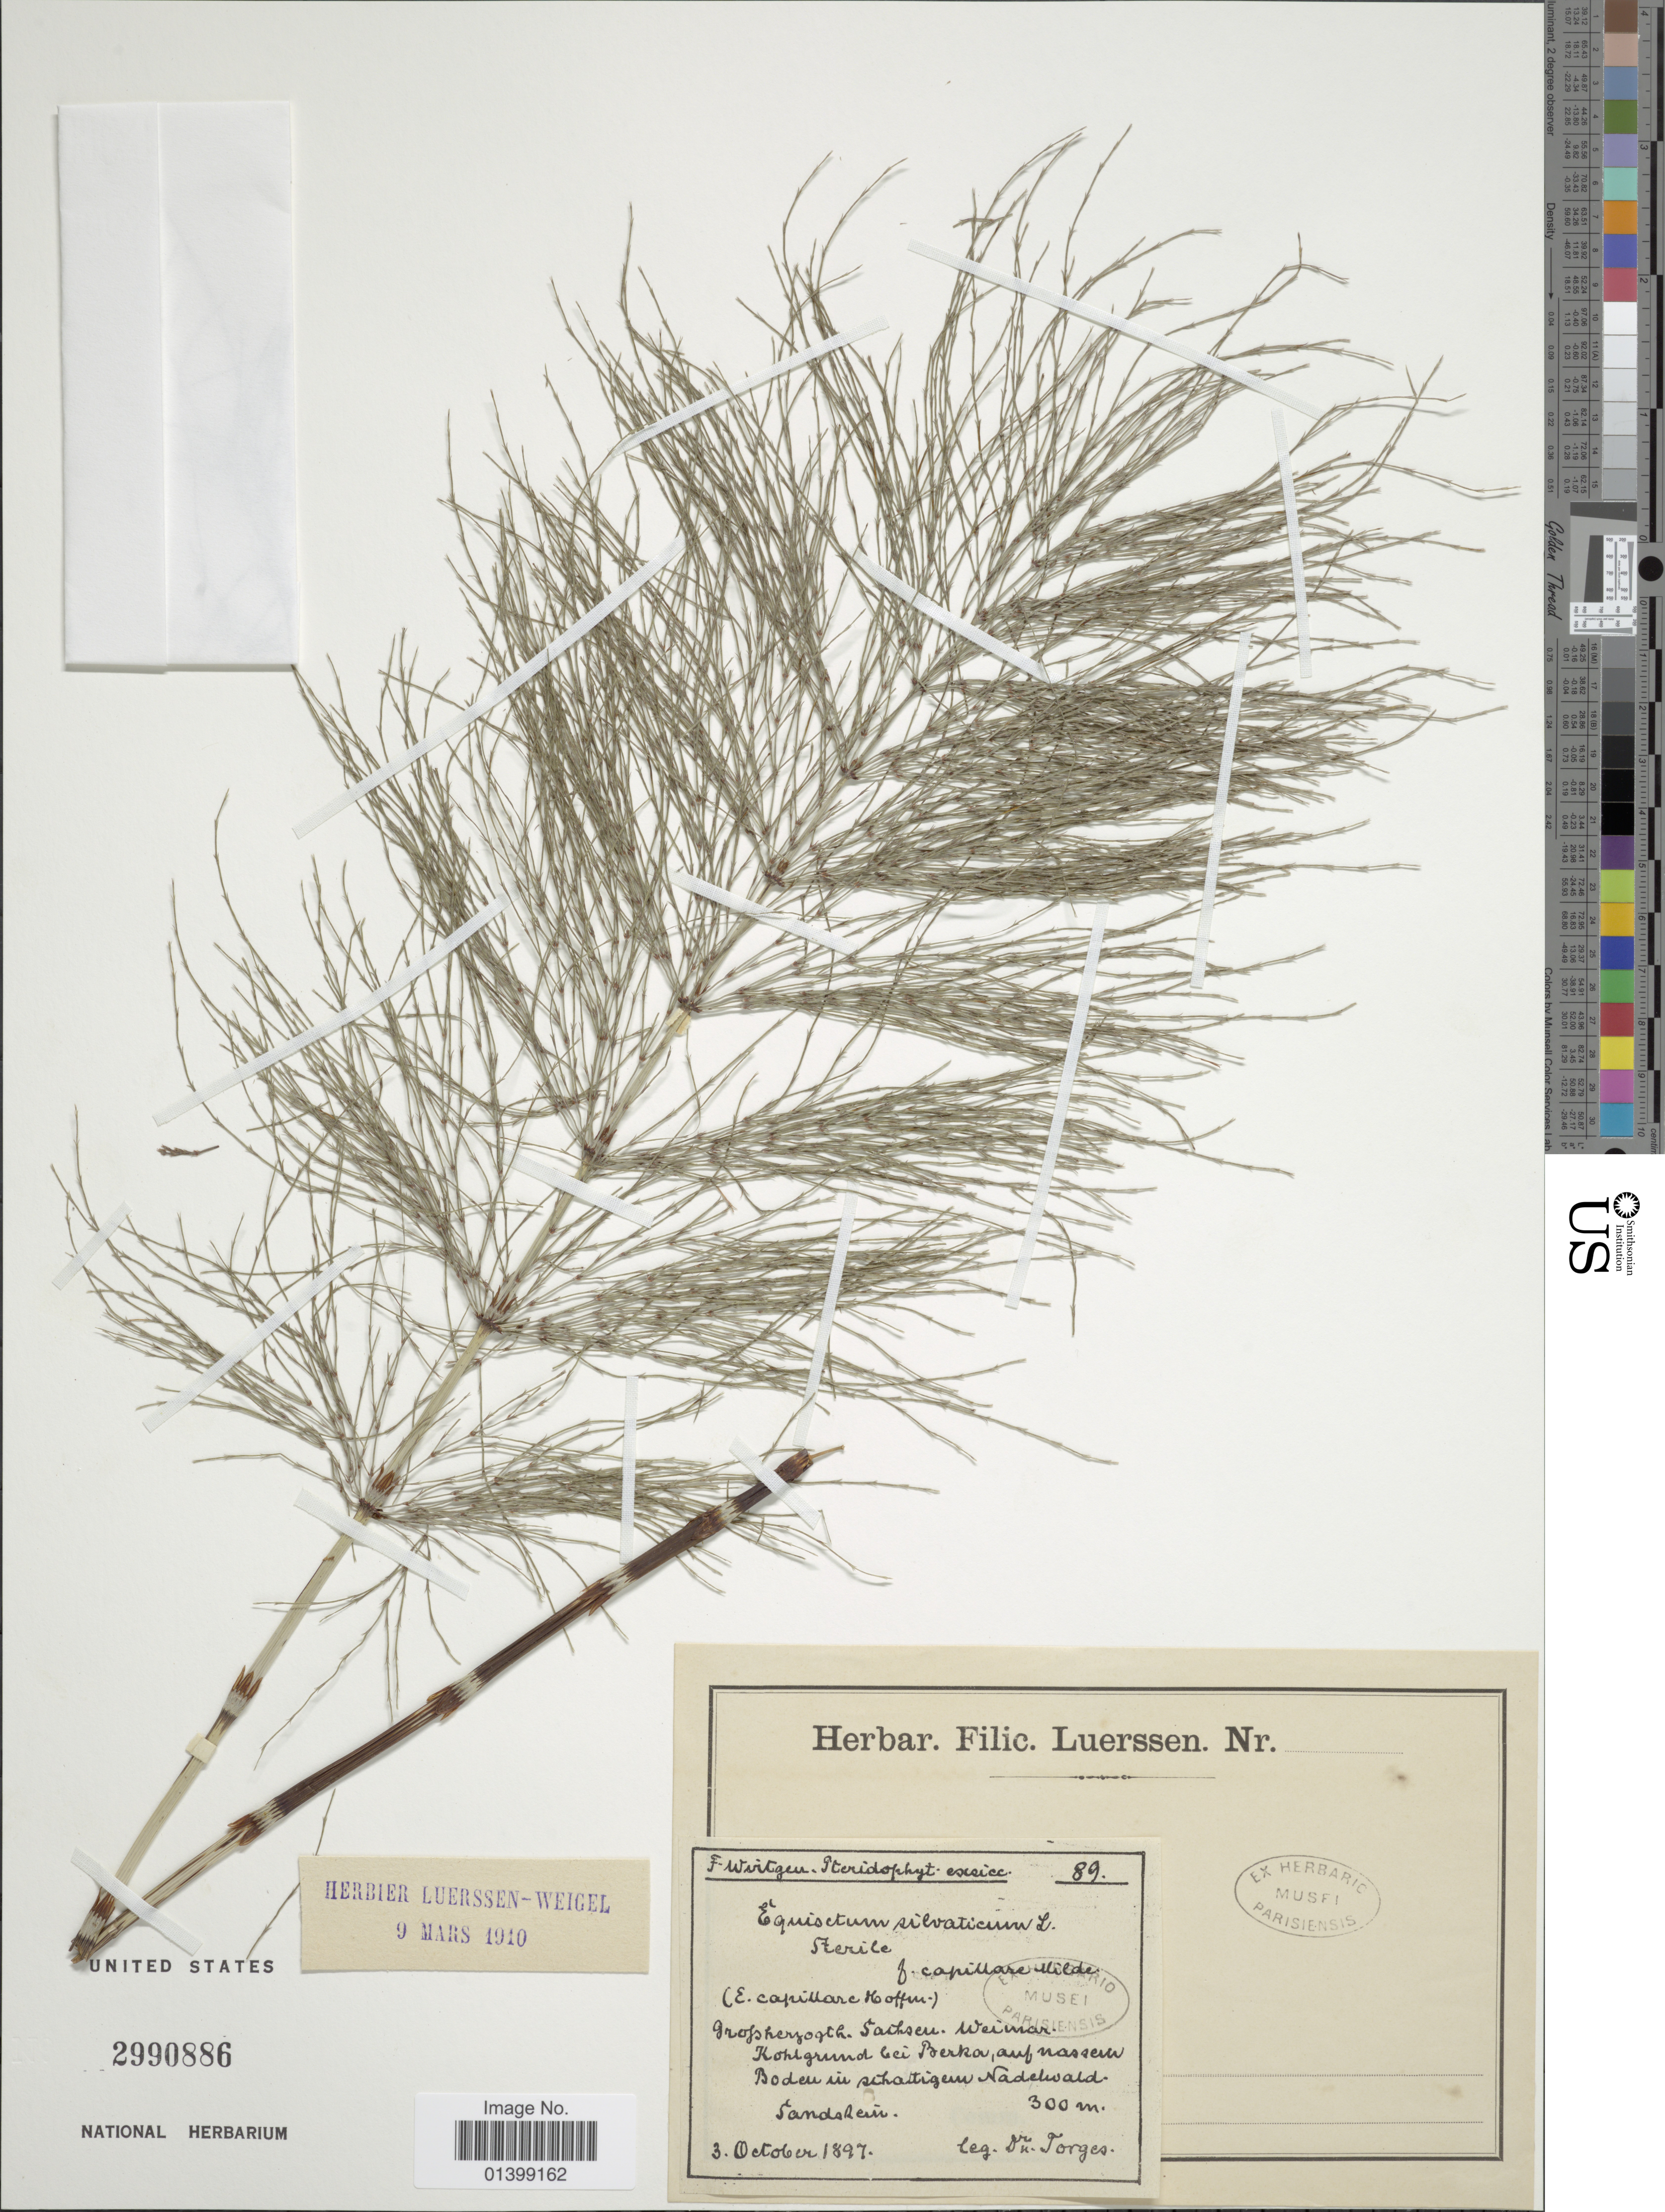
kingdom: Plantae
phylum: Tracheophyta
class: Polypodiopsida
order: Equisetales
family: Equisetaceae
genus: Equisetum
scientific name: Equisetum sylvaticum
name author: L.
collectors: K. Torges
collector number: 89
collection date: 1897-10-03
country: Germany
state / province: Sachsen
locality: Grofsbergeogth, Weiman Kohlgrund bei Berka, auf Nassern Boden in schattig Nadelwald Sandalshein [interpreted]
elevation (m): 300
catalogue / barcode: US 2990886